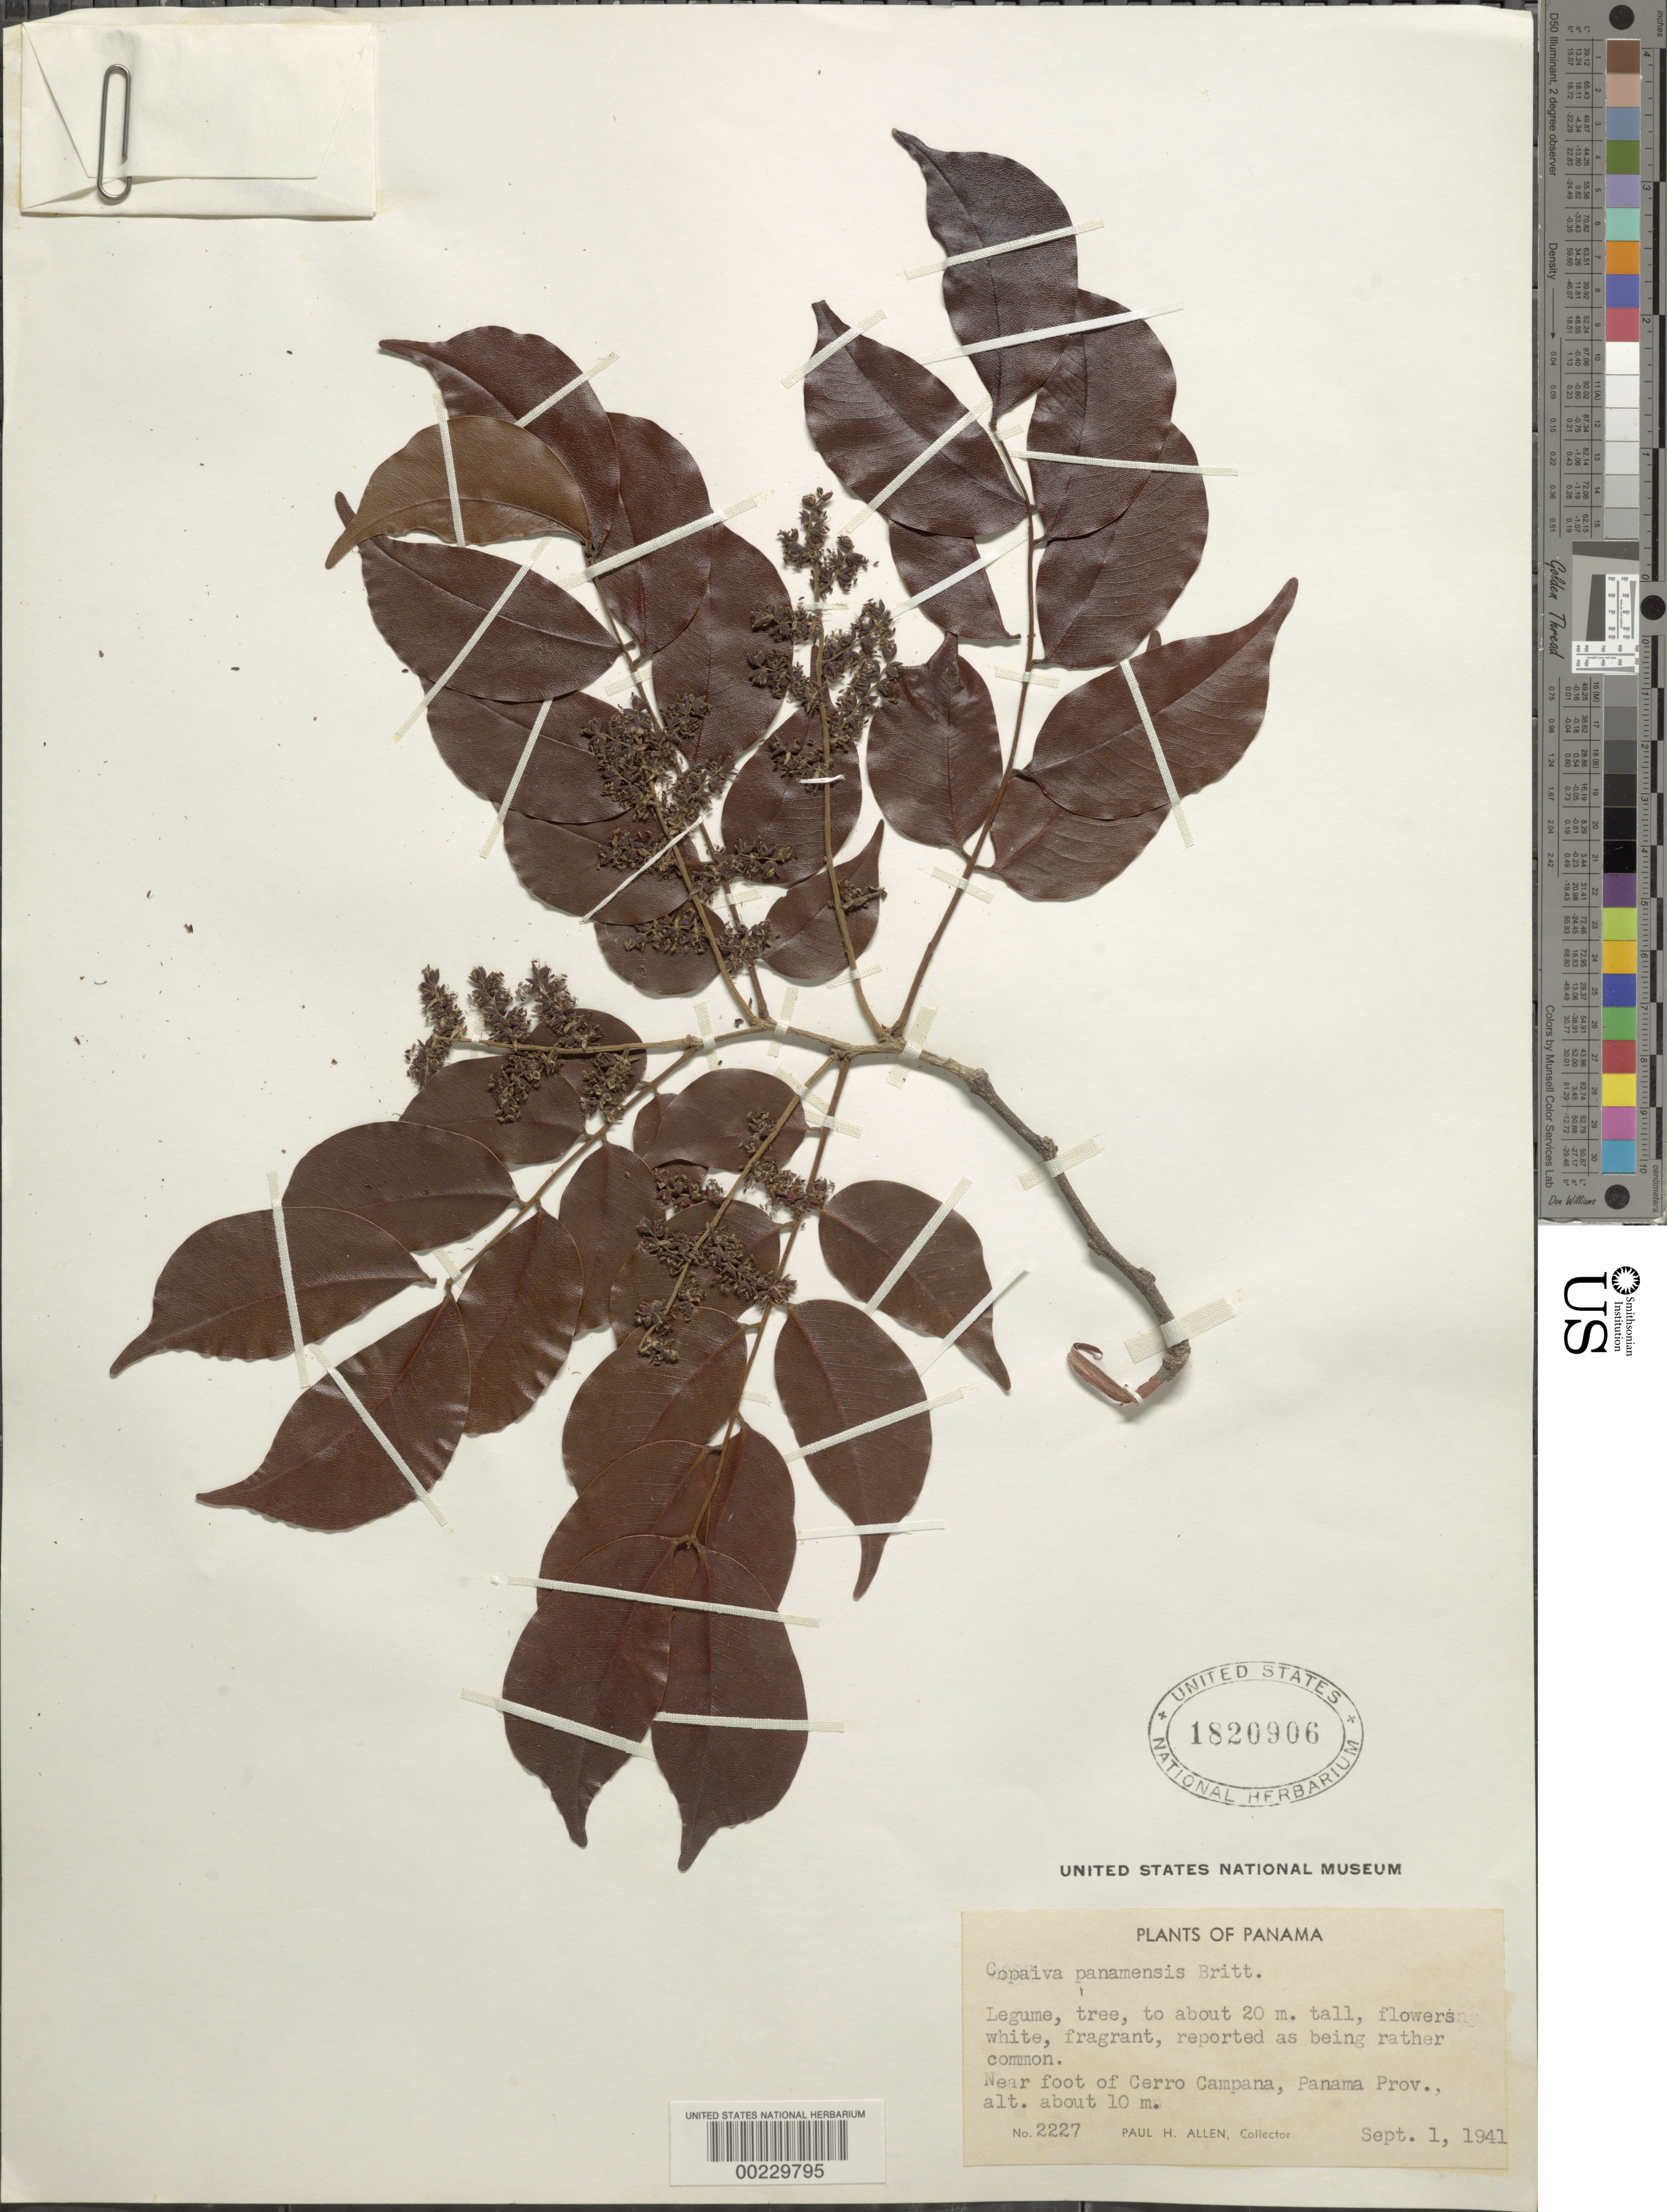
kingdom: Plantae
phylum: Tracheophyta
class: Magnoliopsida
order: Fabales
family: Fabaceae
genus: Copaifera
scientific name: Copaifera panamensis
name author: (Britton) Standl.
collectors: P. H. Allen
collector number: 2227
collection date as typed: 01 Sep 1941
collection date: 1941-09-01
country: Panama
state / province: Panamá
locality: Near foot of Cerro Campana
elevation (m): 10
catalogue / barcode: US 1820906